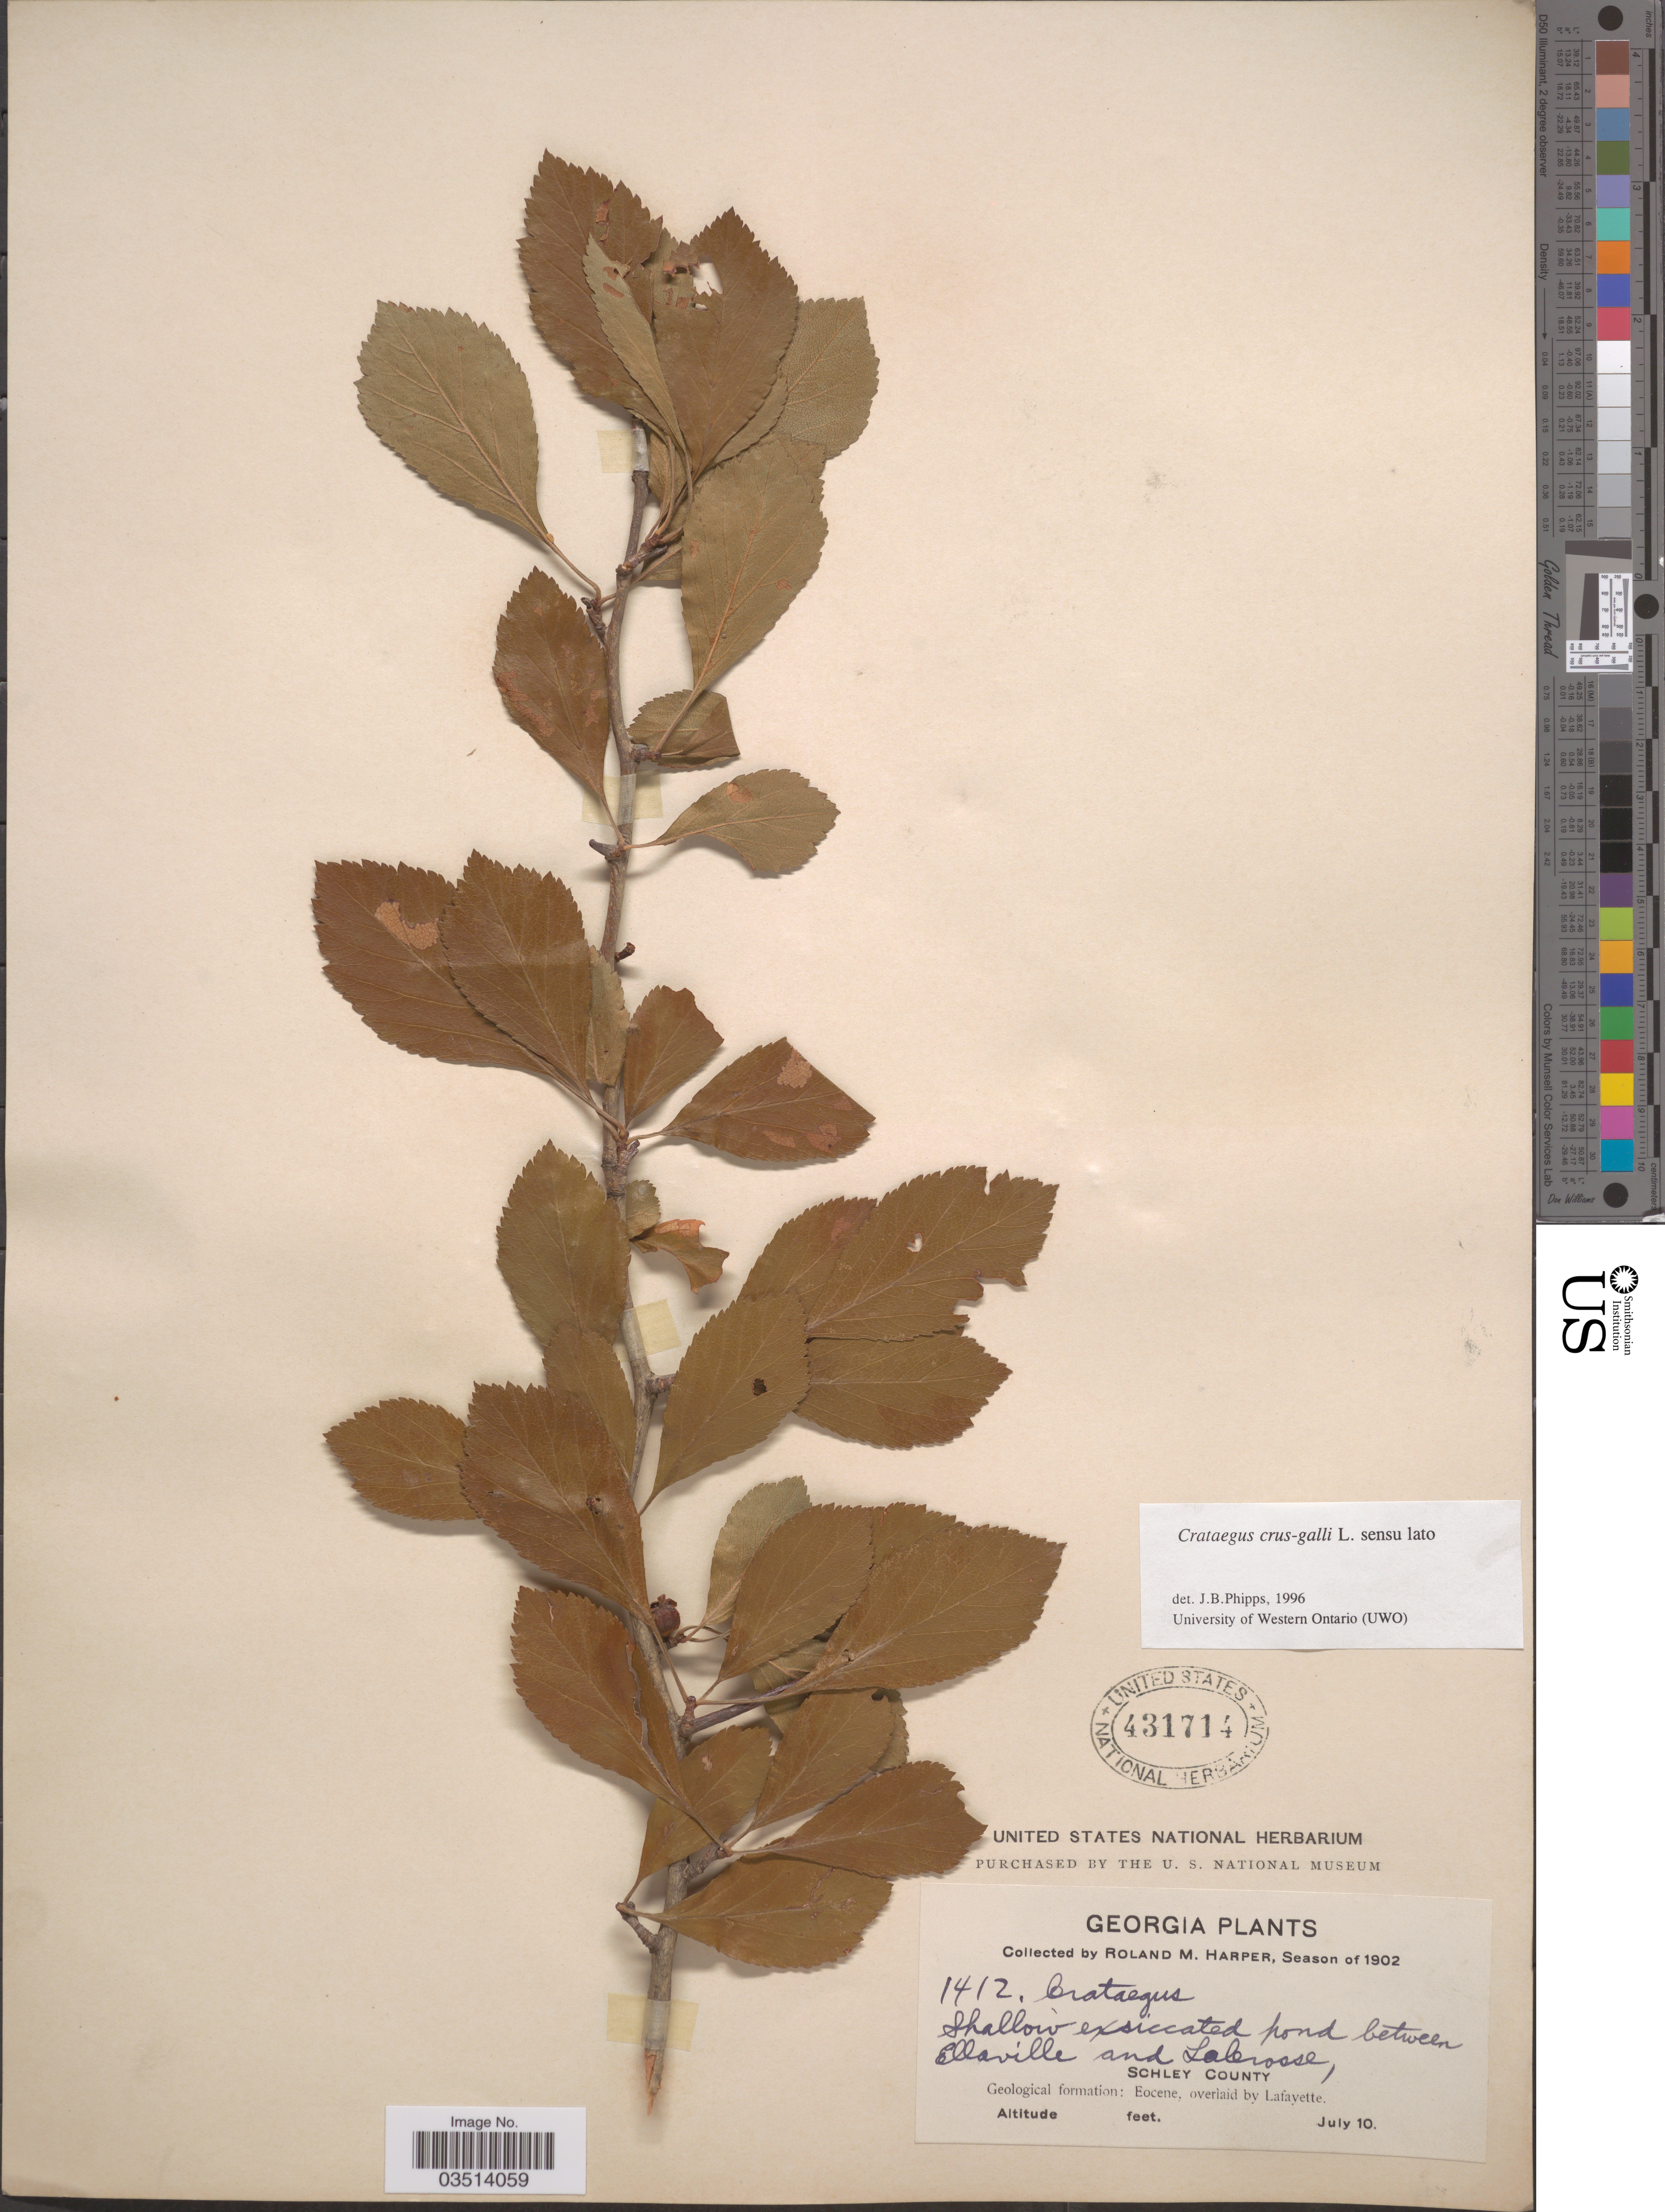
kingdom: Plantae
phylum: Tracheophyta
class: Magnoliopsida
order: Rosales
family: Rosaceae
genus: Crataegus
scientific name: Crataegus crus-galli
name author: L.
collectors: R. M. Harper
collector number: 1412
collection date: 1902-07-10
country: United States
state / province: Georgia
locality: Shallow exsiccated pond between Ellaville and La Crosse, Schley County. Geological formation: Eocene, overlaid by Lafayette.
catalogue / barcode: US 431714